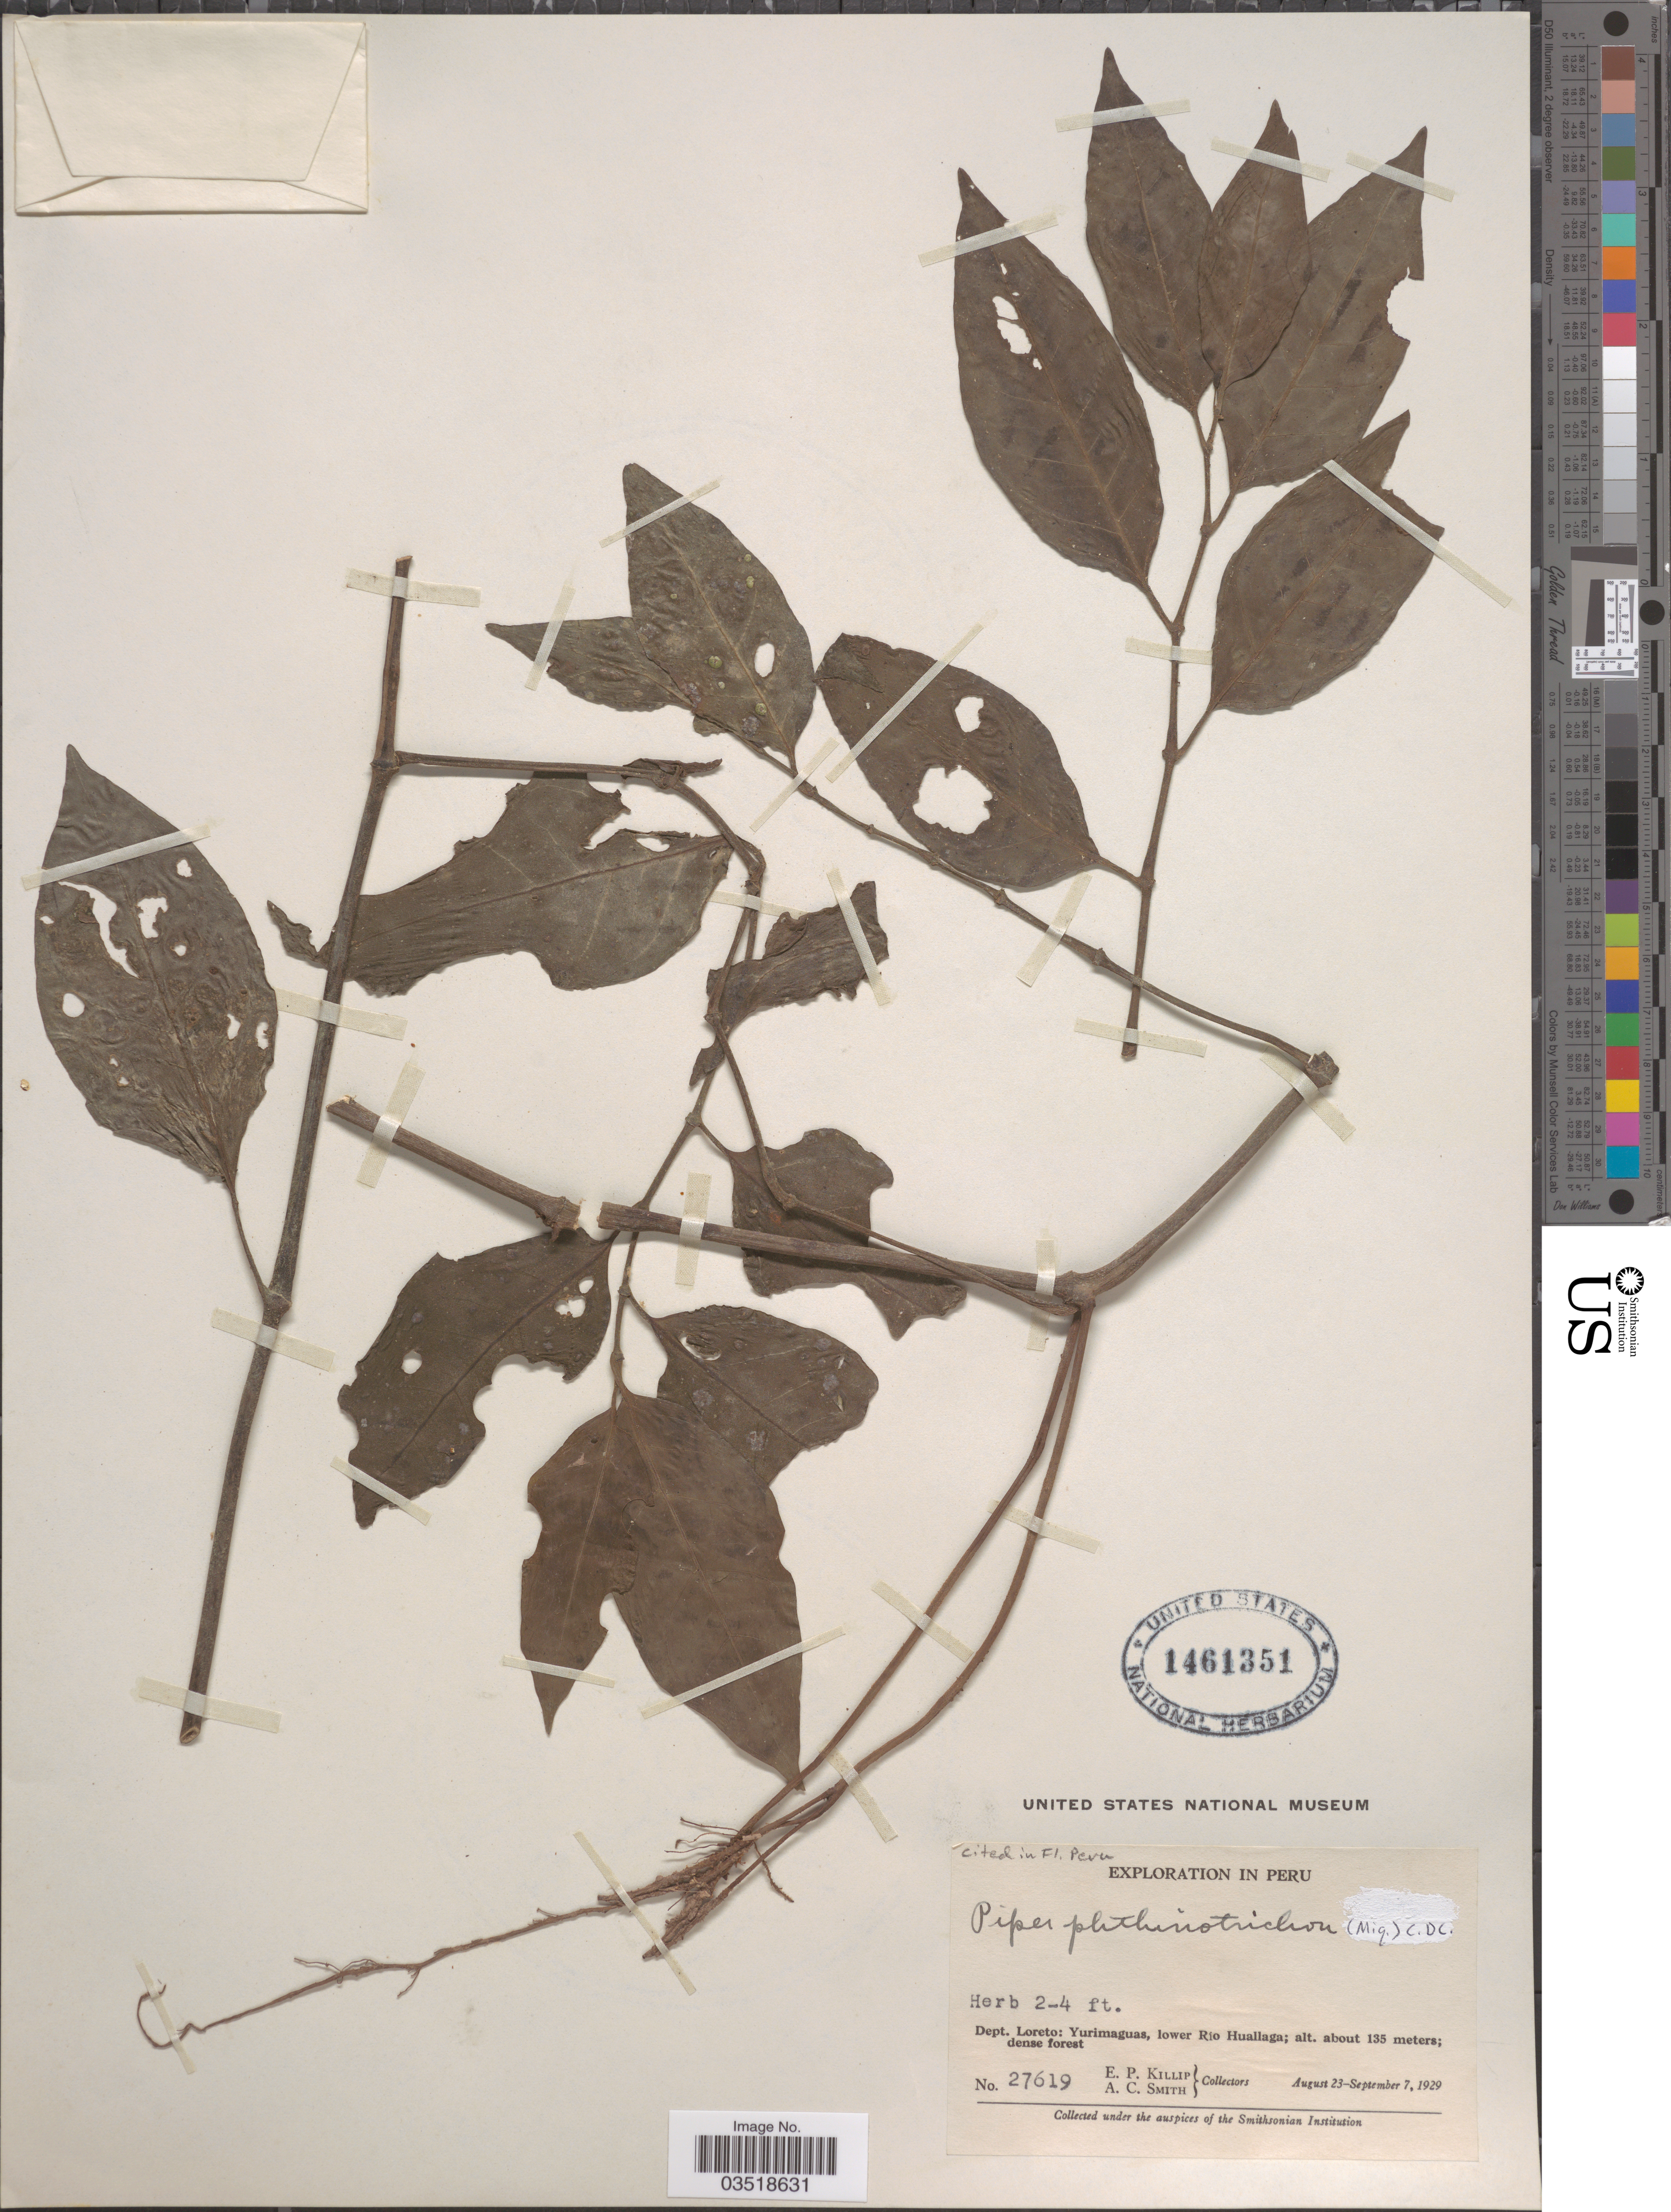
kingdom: Plantae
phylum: Tracheophyta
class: Magnoliopsida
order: Piperales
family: Piperaceae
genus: Piper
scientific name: Piper phthinotrichon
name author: C. DC. in DC.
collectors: E. P. Killip & A. C. Smith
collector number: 27619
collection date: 1929-08-23/1929-09-07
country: Peru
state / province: Loreto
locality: Dept. Loreto: Yurimaguas, lower Río Huallaga.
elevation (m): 135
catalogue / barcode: US 1461351